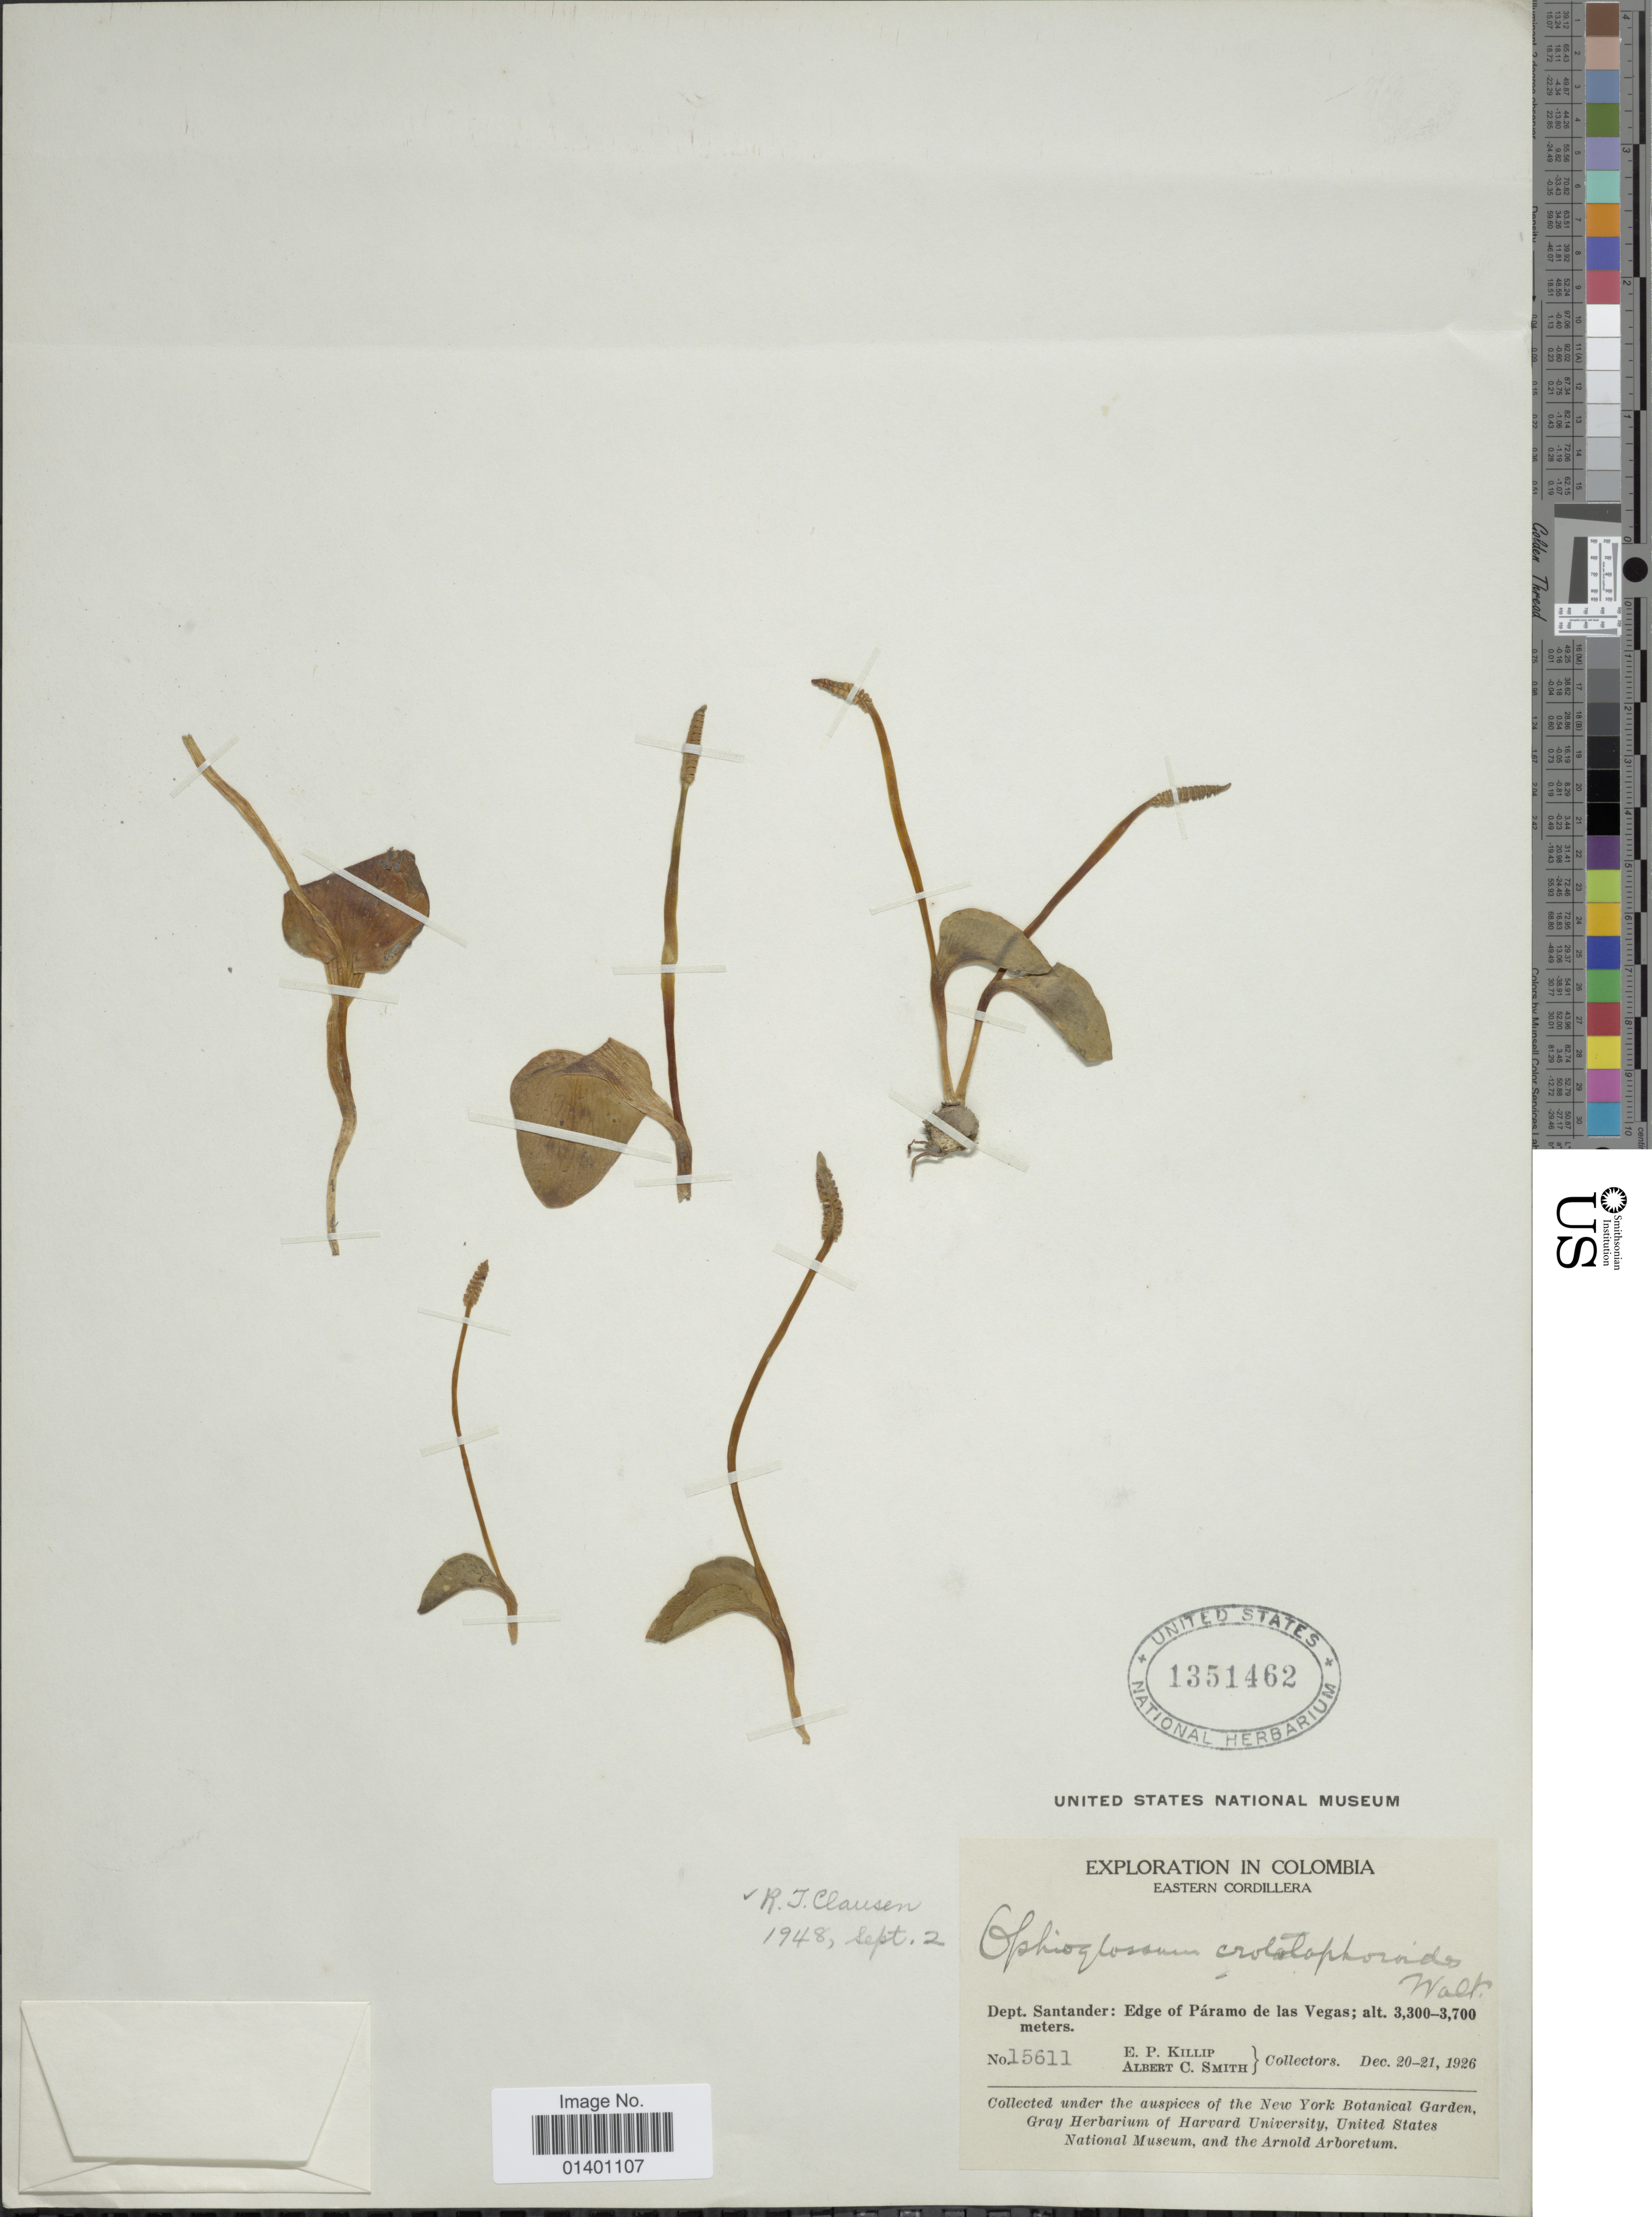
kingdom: Plantae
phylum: Tracheophyta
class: Polypodiopsida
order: Ophioglossales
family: Ophioglossaceae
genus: Ophioglossum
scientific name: Ophioglossum crotalophoroides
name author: Walter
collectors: E. P. Killip & A. C. Smith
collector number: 15611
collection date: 1926-12-20/1926-12-21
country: Colombia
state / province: Santander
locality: Eastern Cordillera, Edge of Páramo de las Vegas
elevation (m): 3300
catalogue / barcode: US 1351462